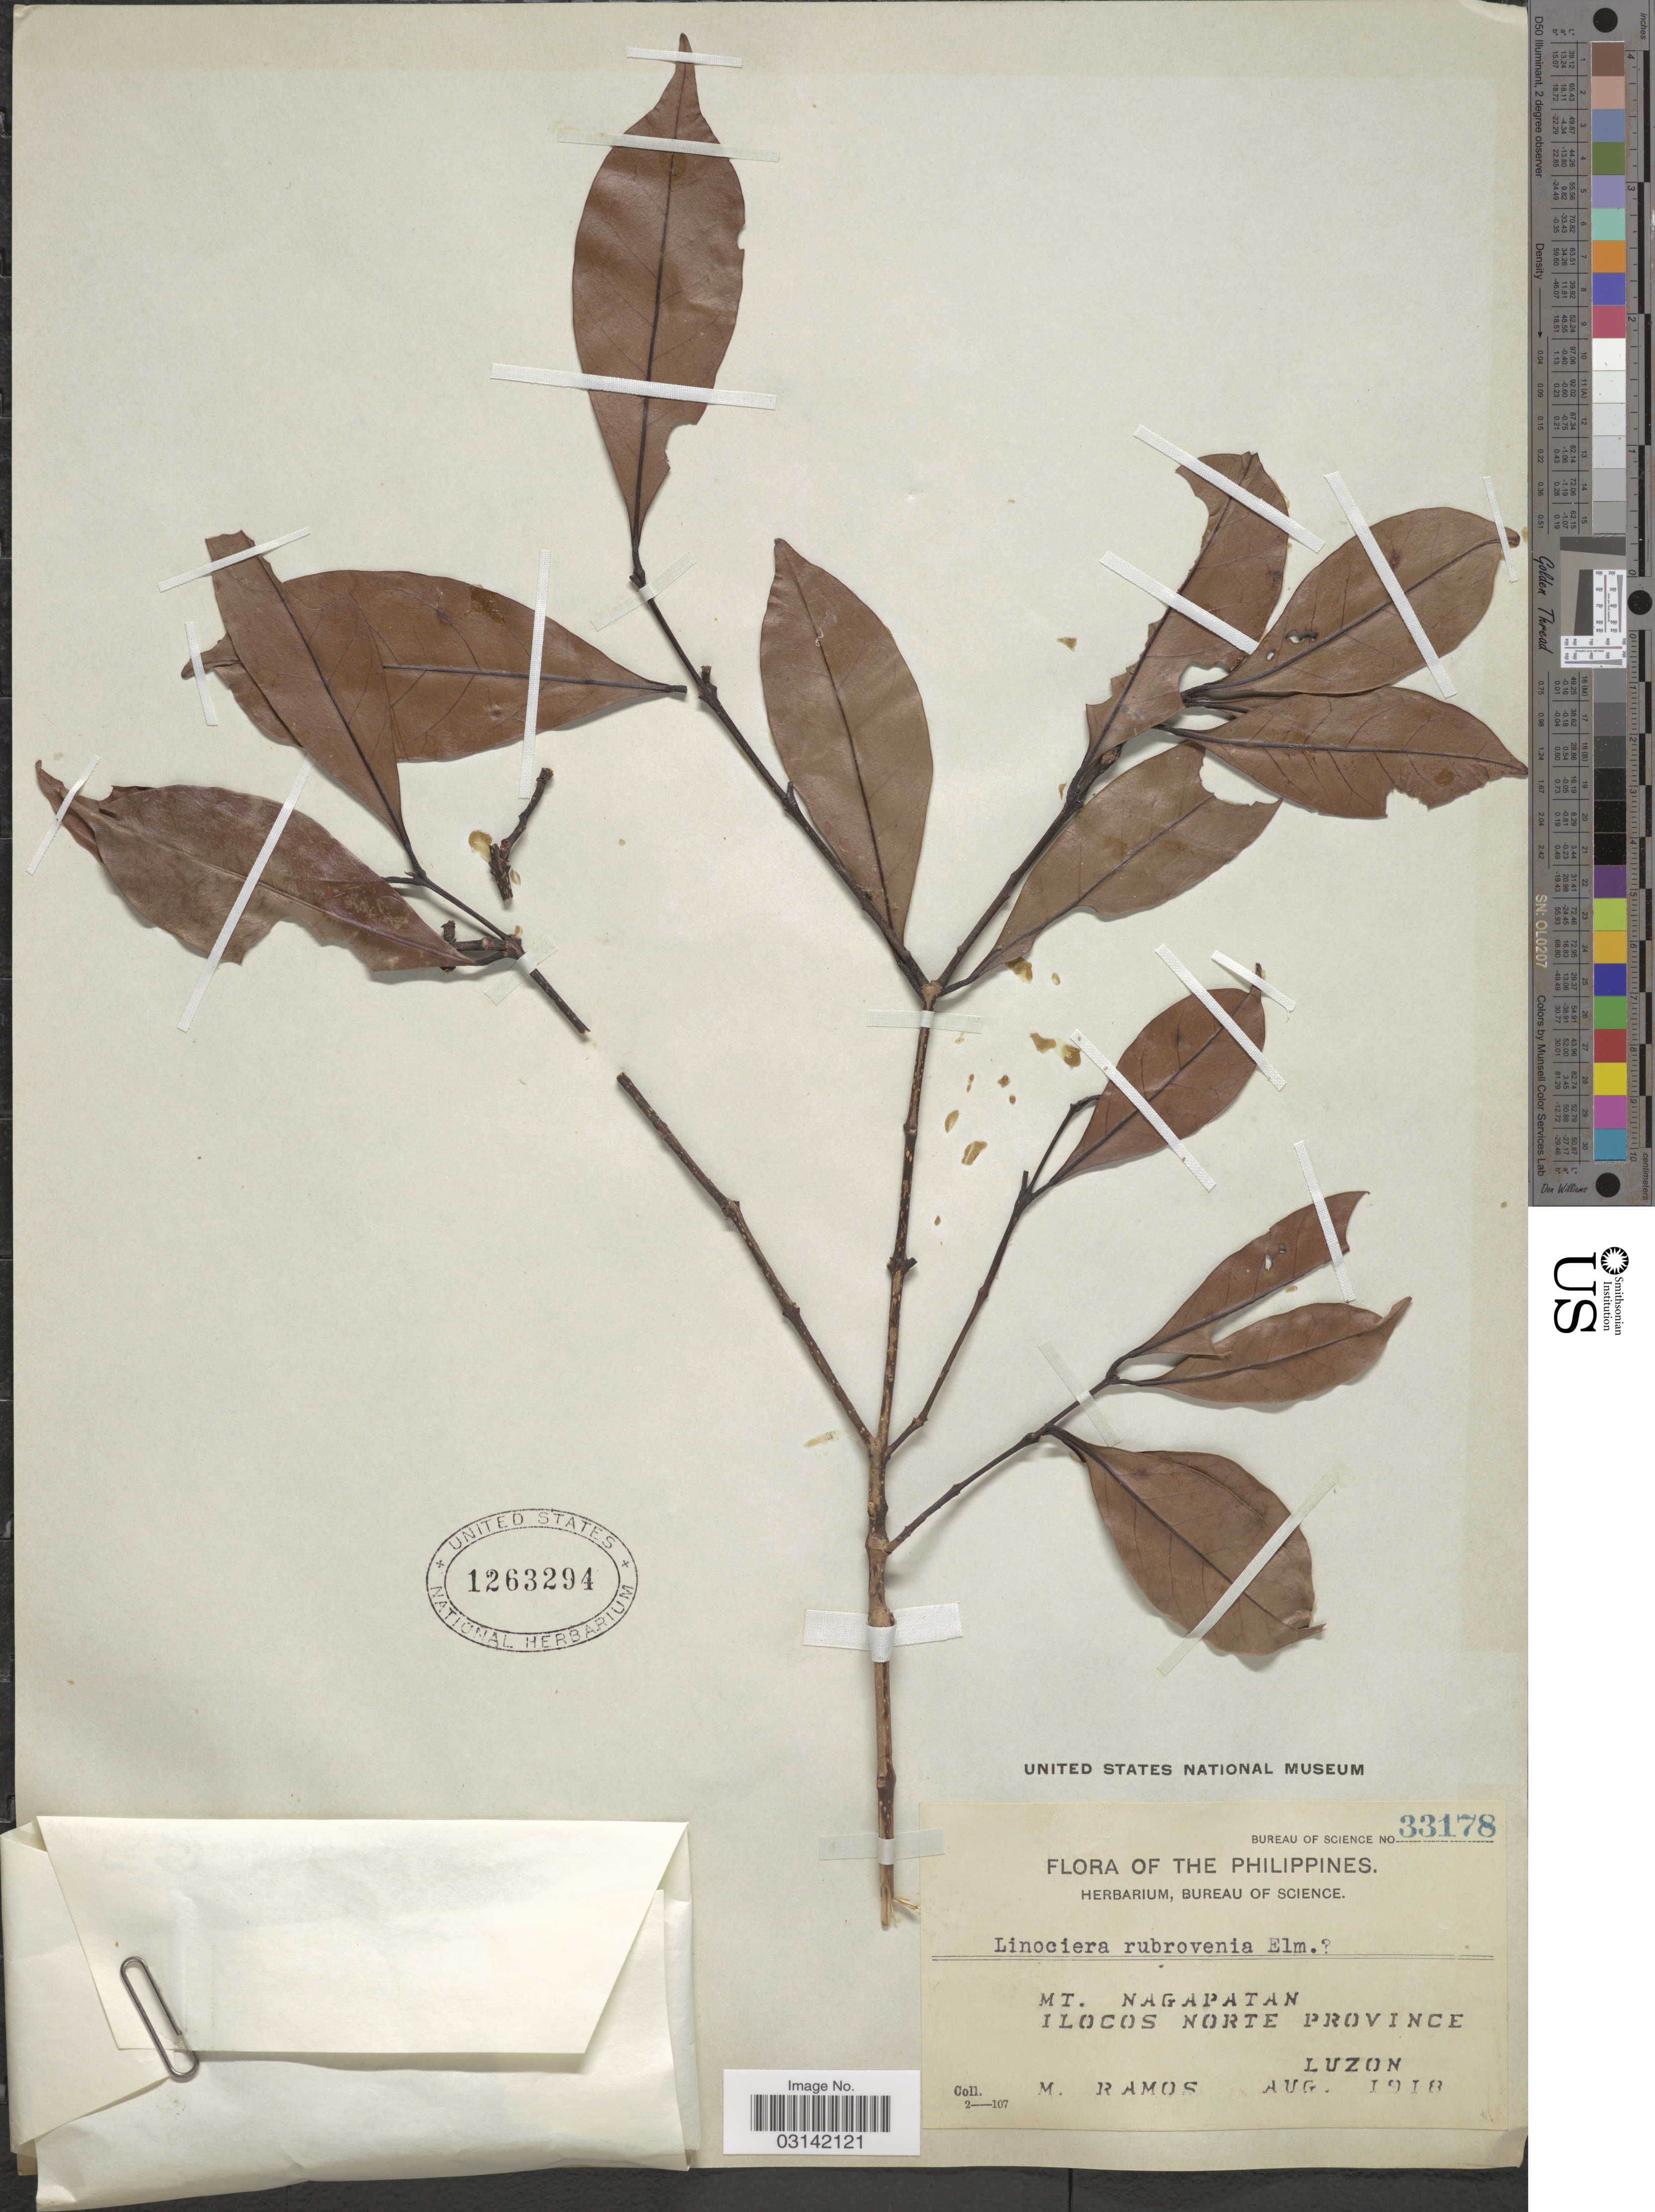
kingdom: Plantae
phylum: Tracheophyta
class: Magnoliopsida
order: Lamiales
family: Oleaceae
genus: Tetrapilus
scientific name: Tetrapilus rubrovenius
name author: (Elmer) L.A.S. Johnson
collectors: M. Ramos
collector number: Bureau of science 33178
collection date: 1918-08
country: Philippines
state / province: Ilocos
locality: Mt. Nagapatan, Ilocos Norte Province, Luzon.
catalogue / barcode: US 1263294